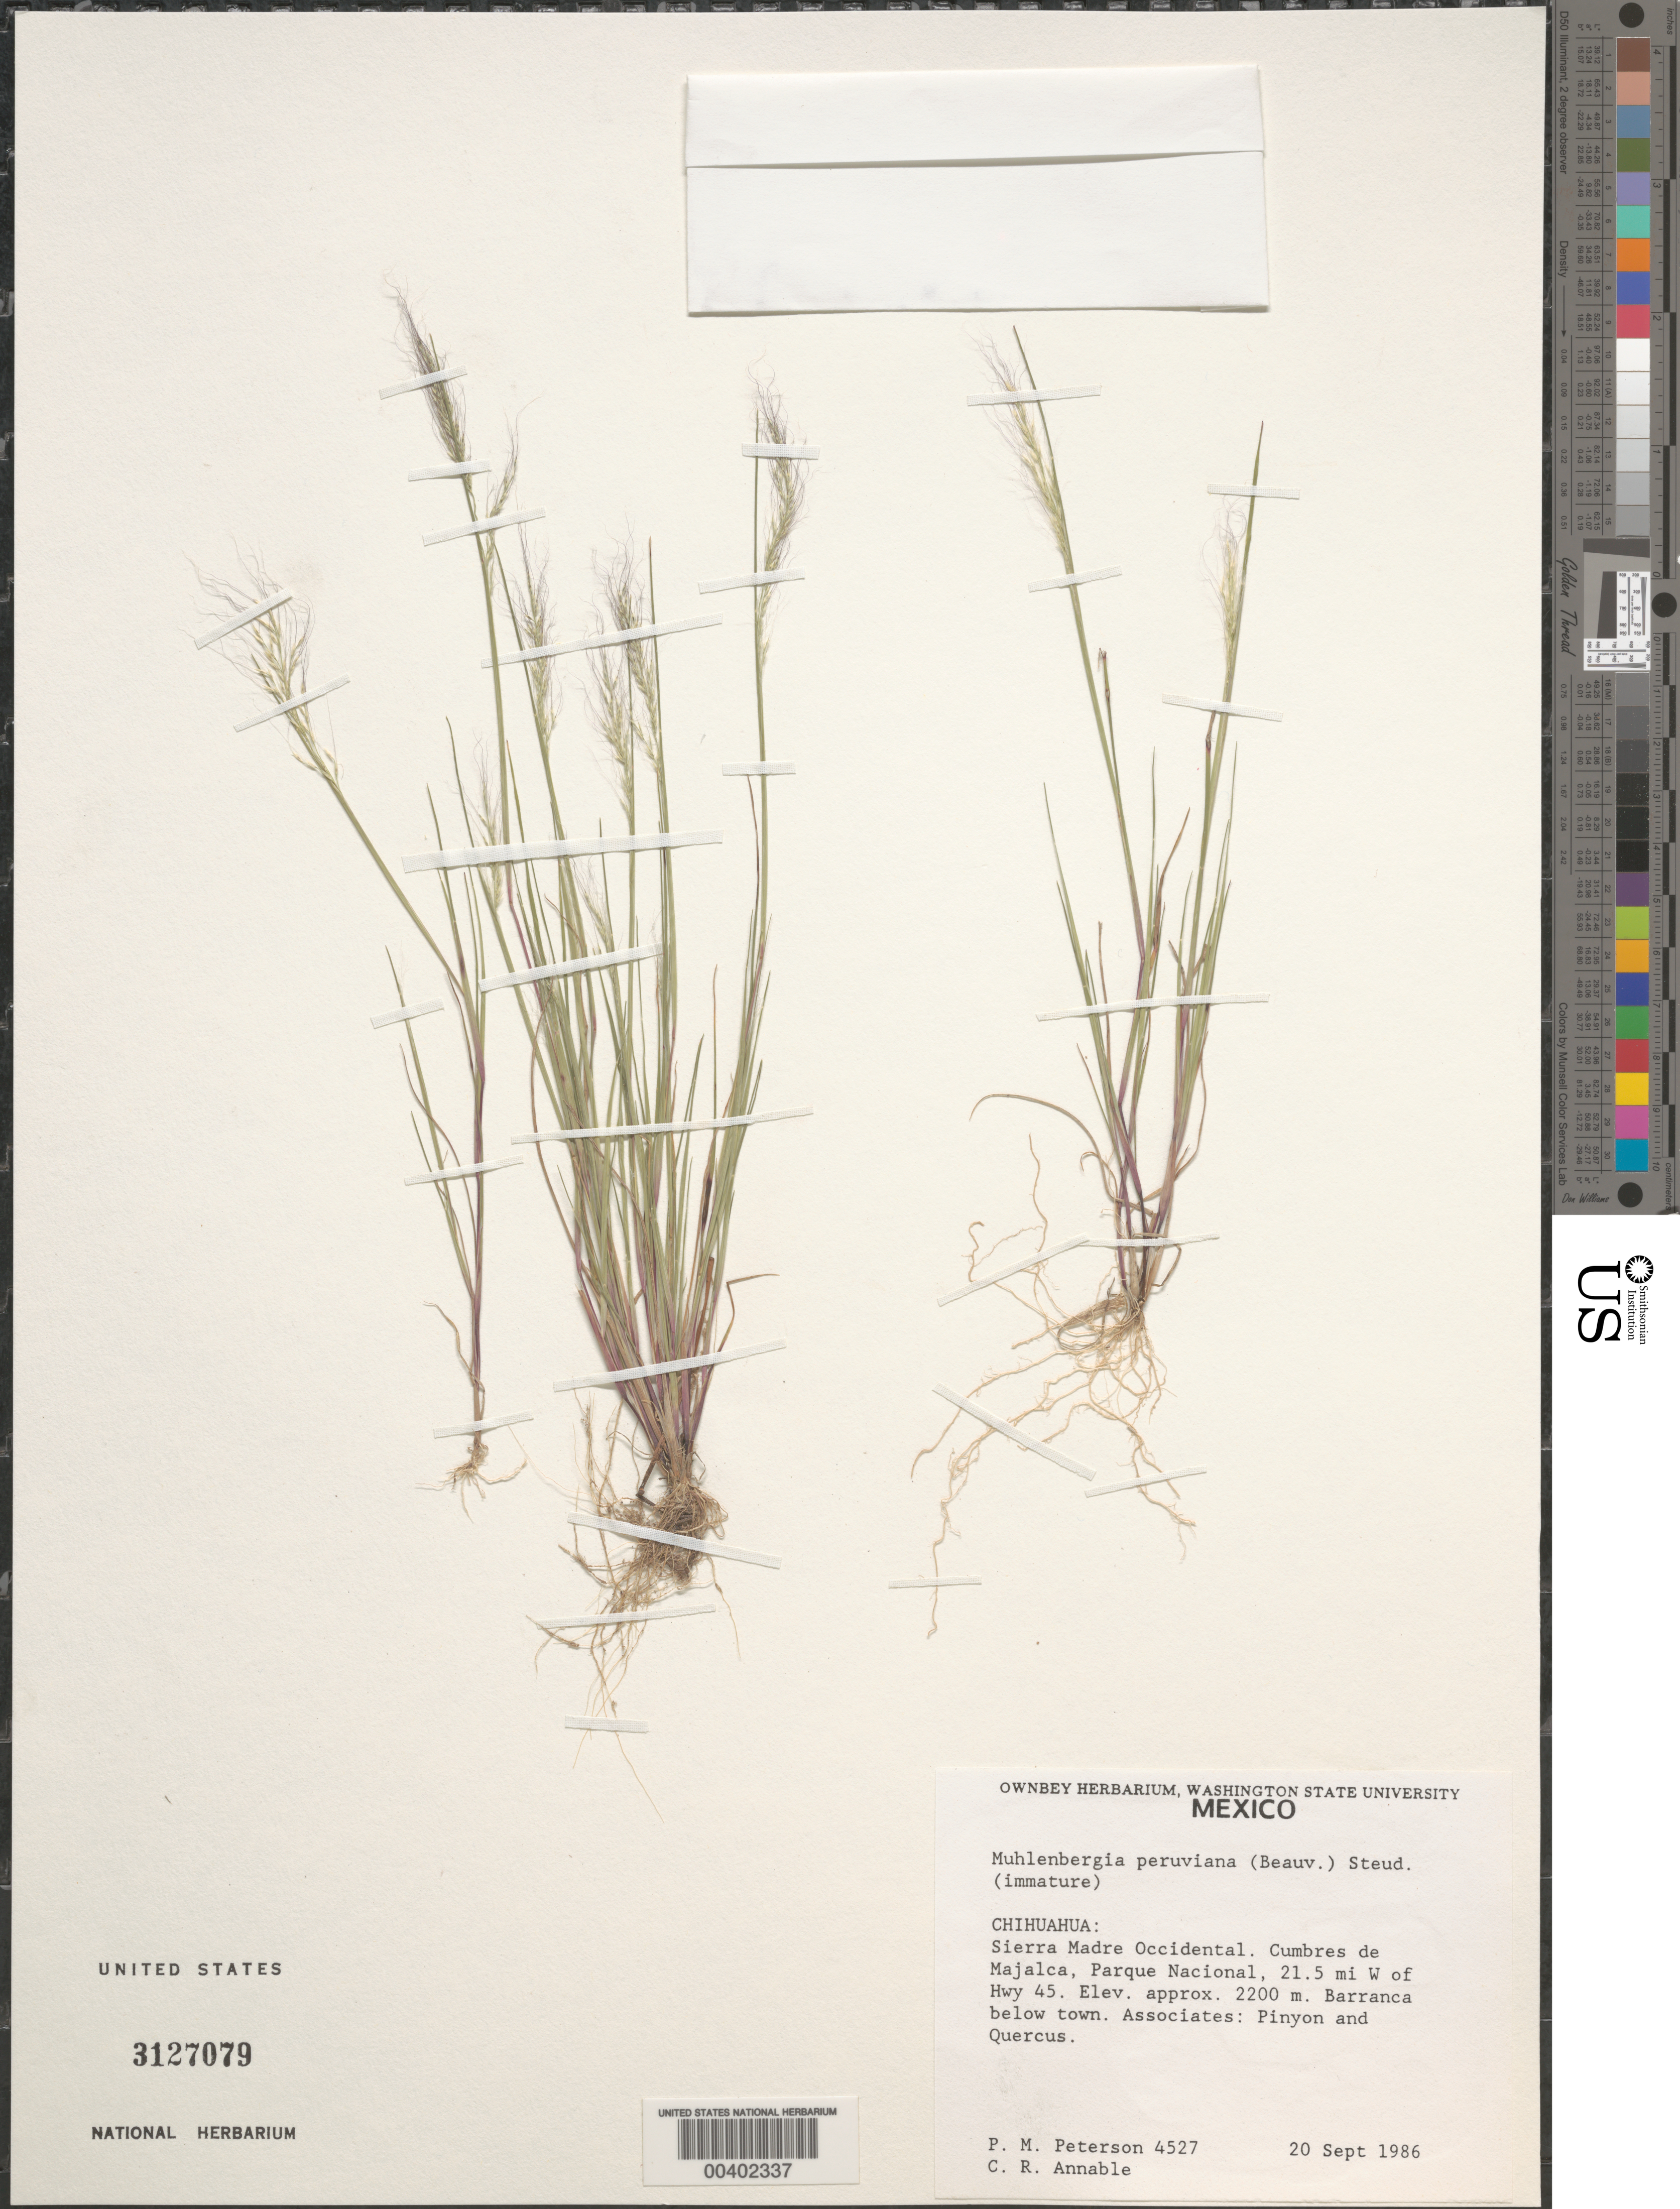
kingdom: Plantae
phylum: Tracheophyta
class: Liliopsida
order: Poales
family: Poaceae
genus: Muhlenbergia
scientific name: Muhlenbergia peruviana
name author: (P. Beauv.) Steud.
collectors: P. M. Peterson & C. R. Annable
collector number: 04527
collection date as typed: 20 Sep 1986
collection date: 1986-09-20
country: Mexico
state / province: Chihuahua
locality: Sierra Madre Occidental, Parque Nacional, Cumbres de Majalca, 21.5 miles W of hwy 45.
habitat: Barranca below town, associated with Pinyon pines and Quercus.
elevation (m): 2200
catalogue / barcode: US 3127079